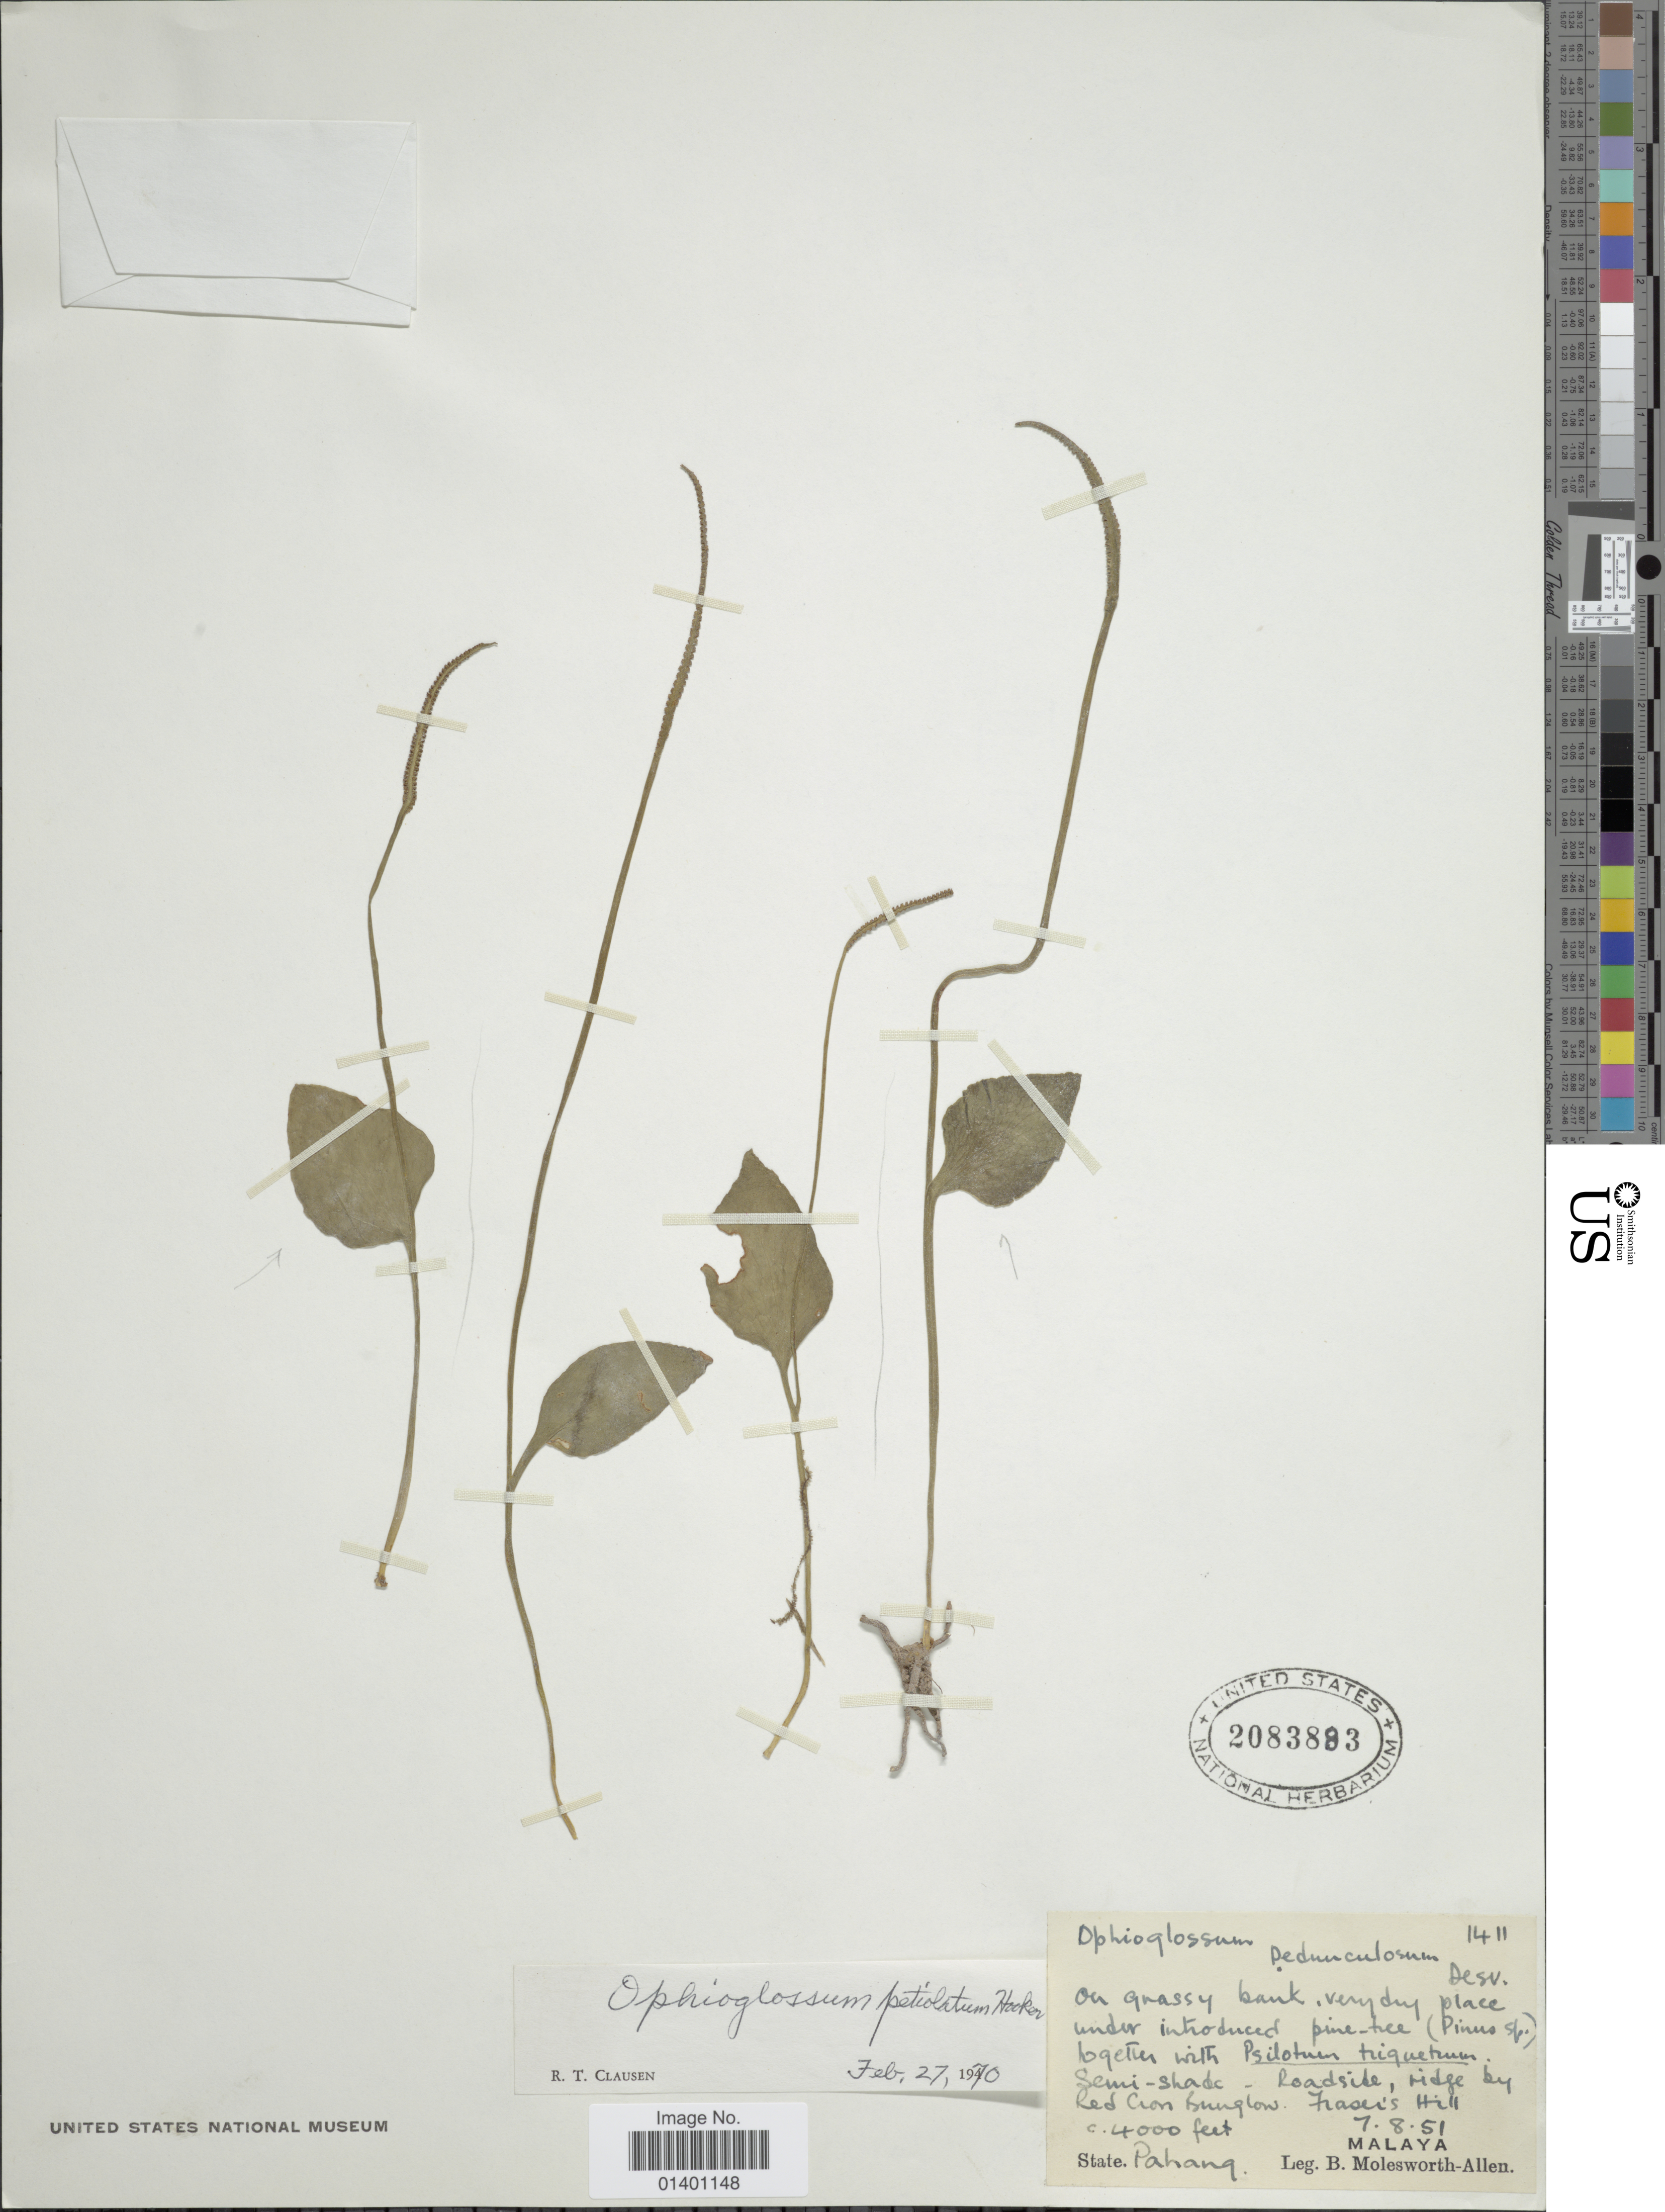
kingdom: Plantae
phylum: Tracheophyta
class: Polypodiopsida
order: Ophioglossales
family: Ophioglossaceae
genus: Ophioglossum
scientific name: Ophioglossum reticulatum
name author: L.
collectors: B. E. G. Molesworth-Allen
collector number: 1411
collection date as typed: Transcribed d/m/y: 7/8/51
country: Malaysia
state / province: Pahang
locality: Roadside, ridge by Red Cron Bungalow, Fraser's hill, Malaya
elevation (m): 1219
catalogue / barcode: US 2083883